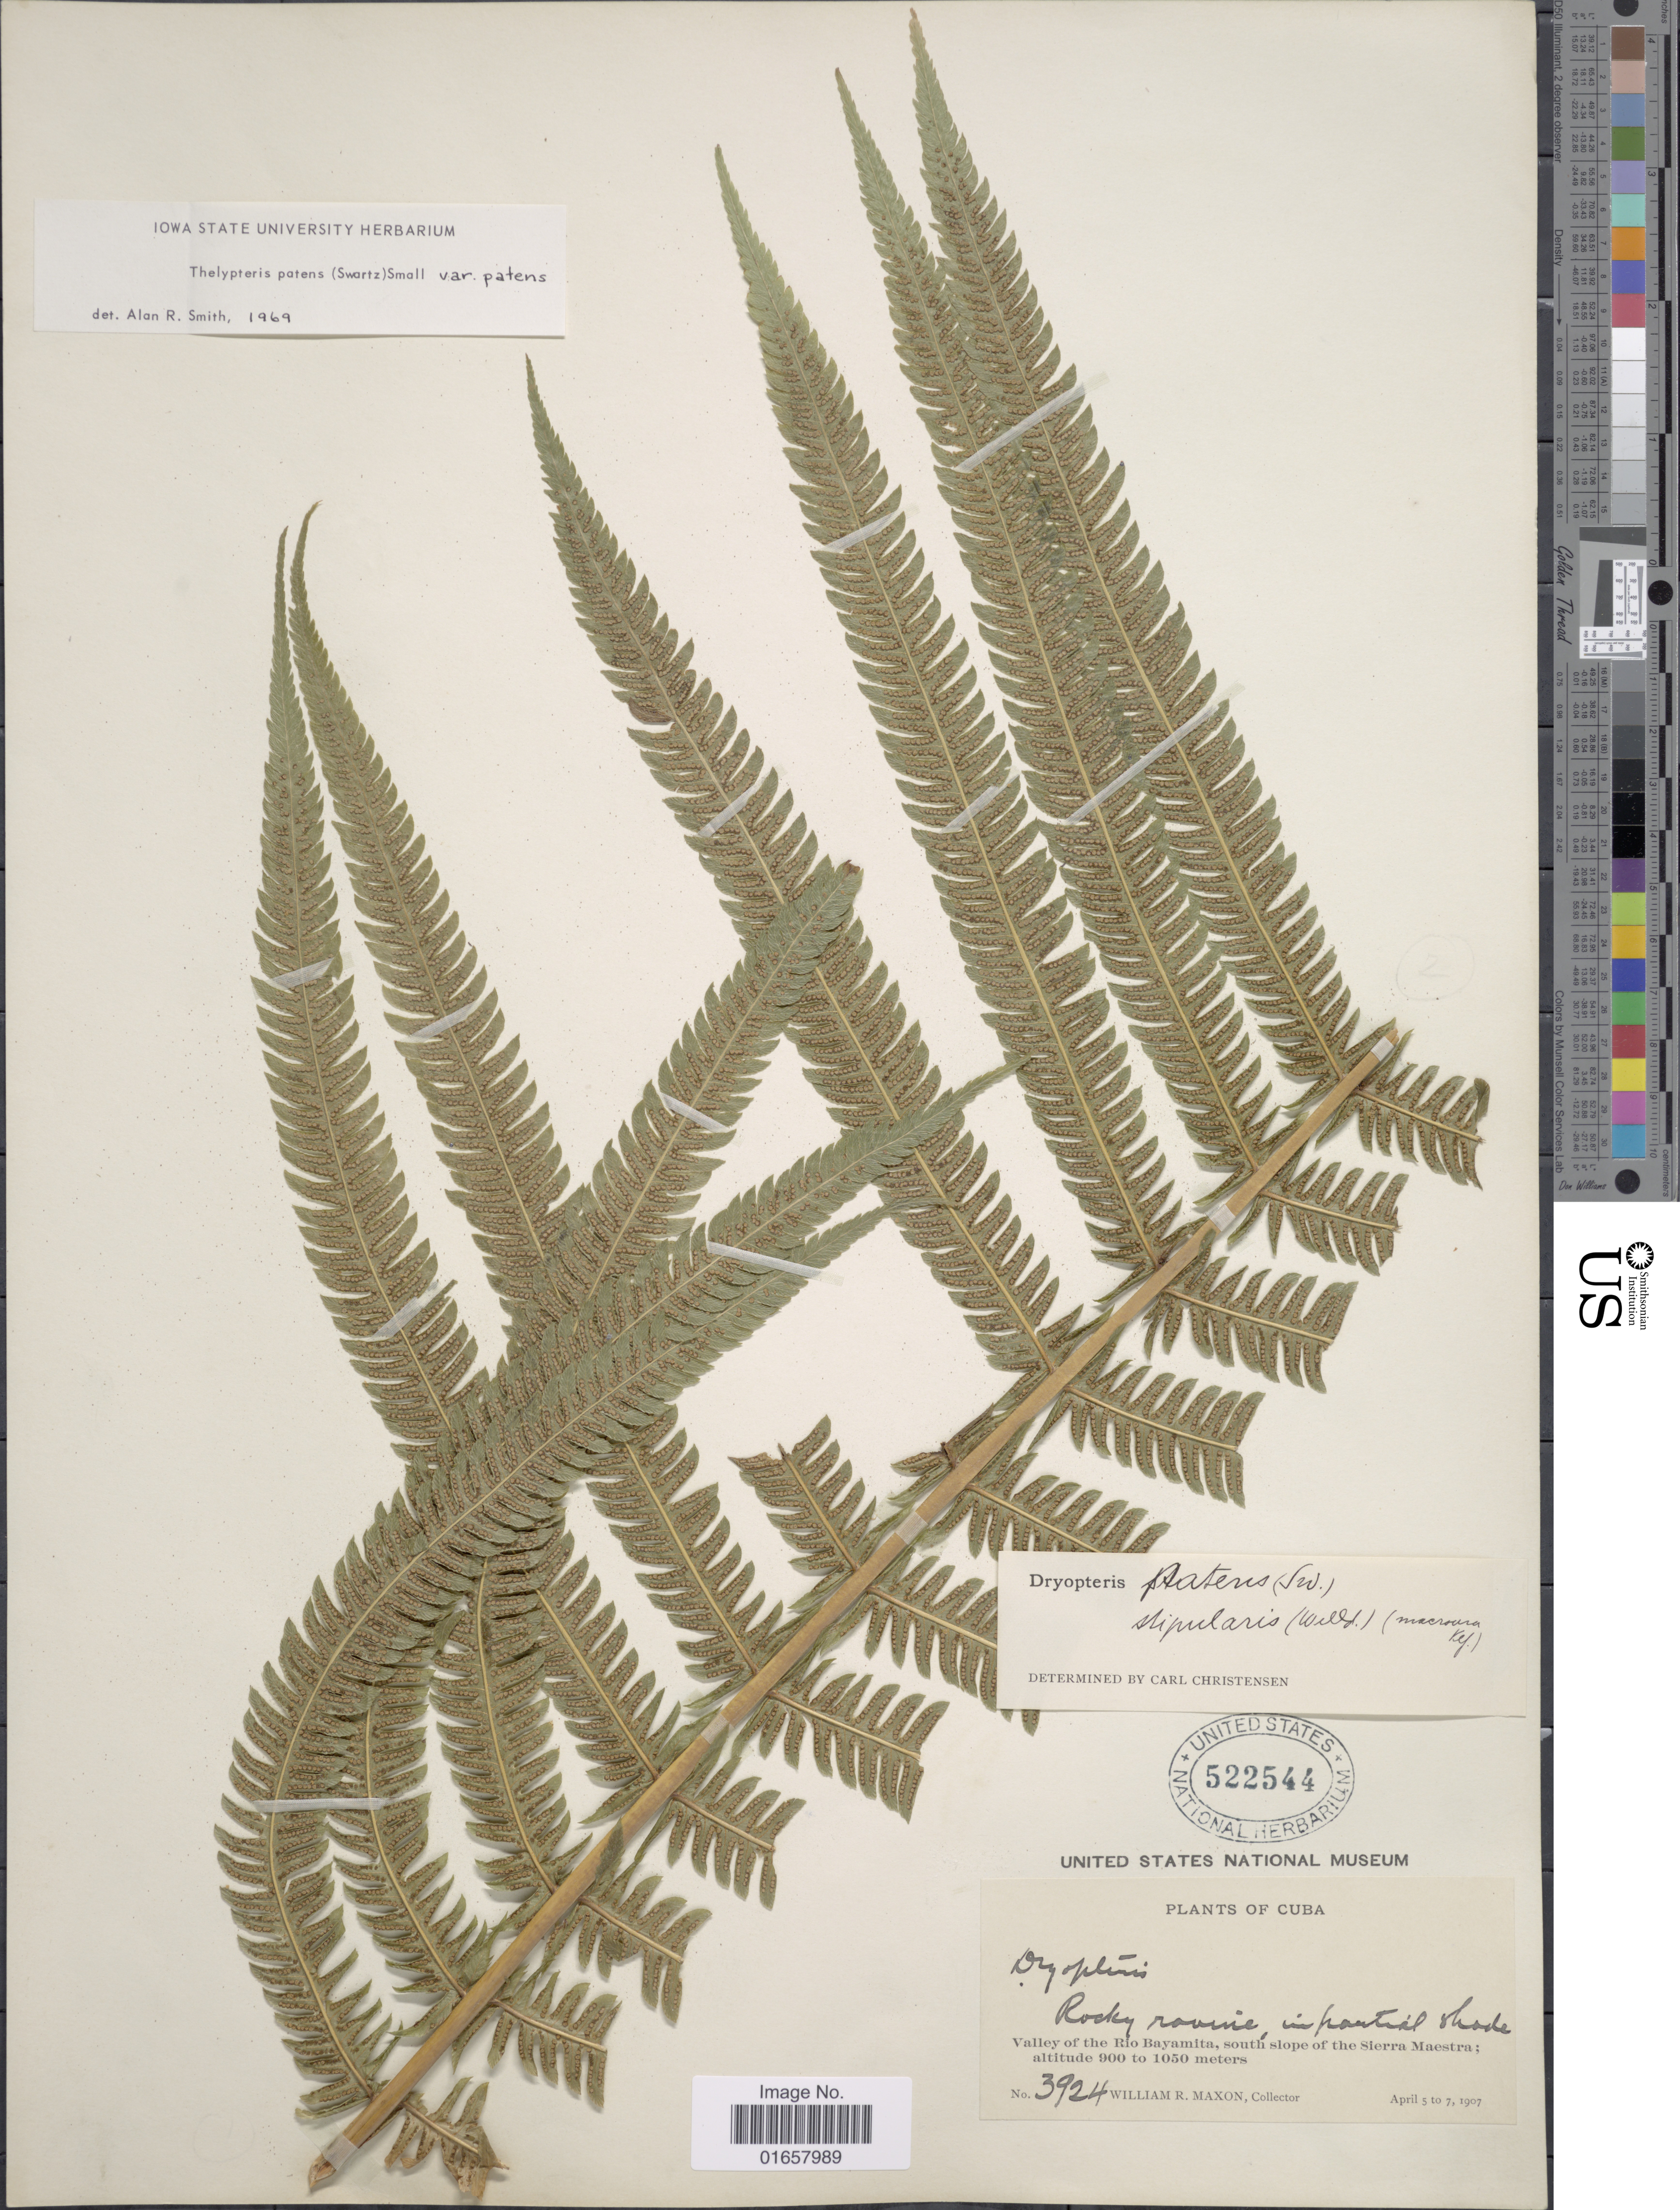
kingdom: Plantae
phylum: Tracheophyta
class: Polypodiopsida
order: Polypodiales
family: Thelypteridaceae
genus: Christella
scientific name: Christella patens var. patens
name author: (Sw.) Holttum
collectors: W. R. Maxon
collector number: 3924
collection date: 1907-04-05/1907-04-07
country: Cuba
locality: Cuba, Valley of the Río Bayamita, south slope of the Sierra Maestra.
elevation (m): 900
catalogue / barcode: US 522544